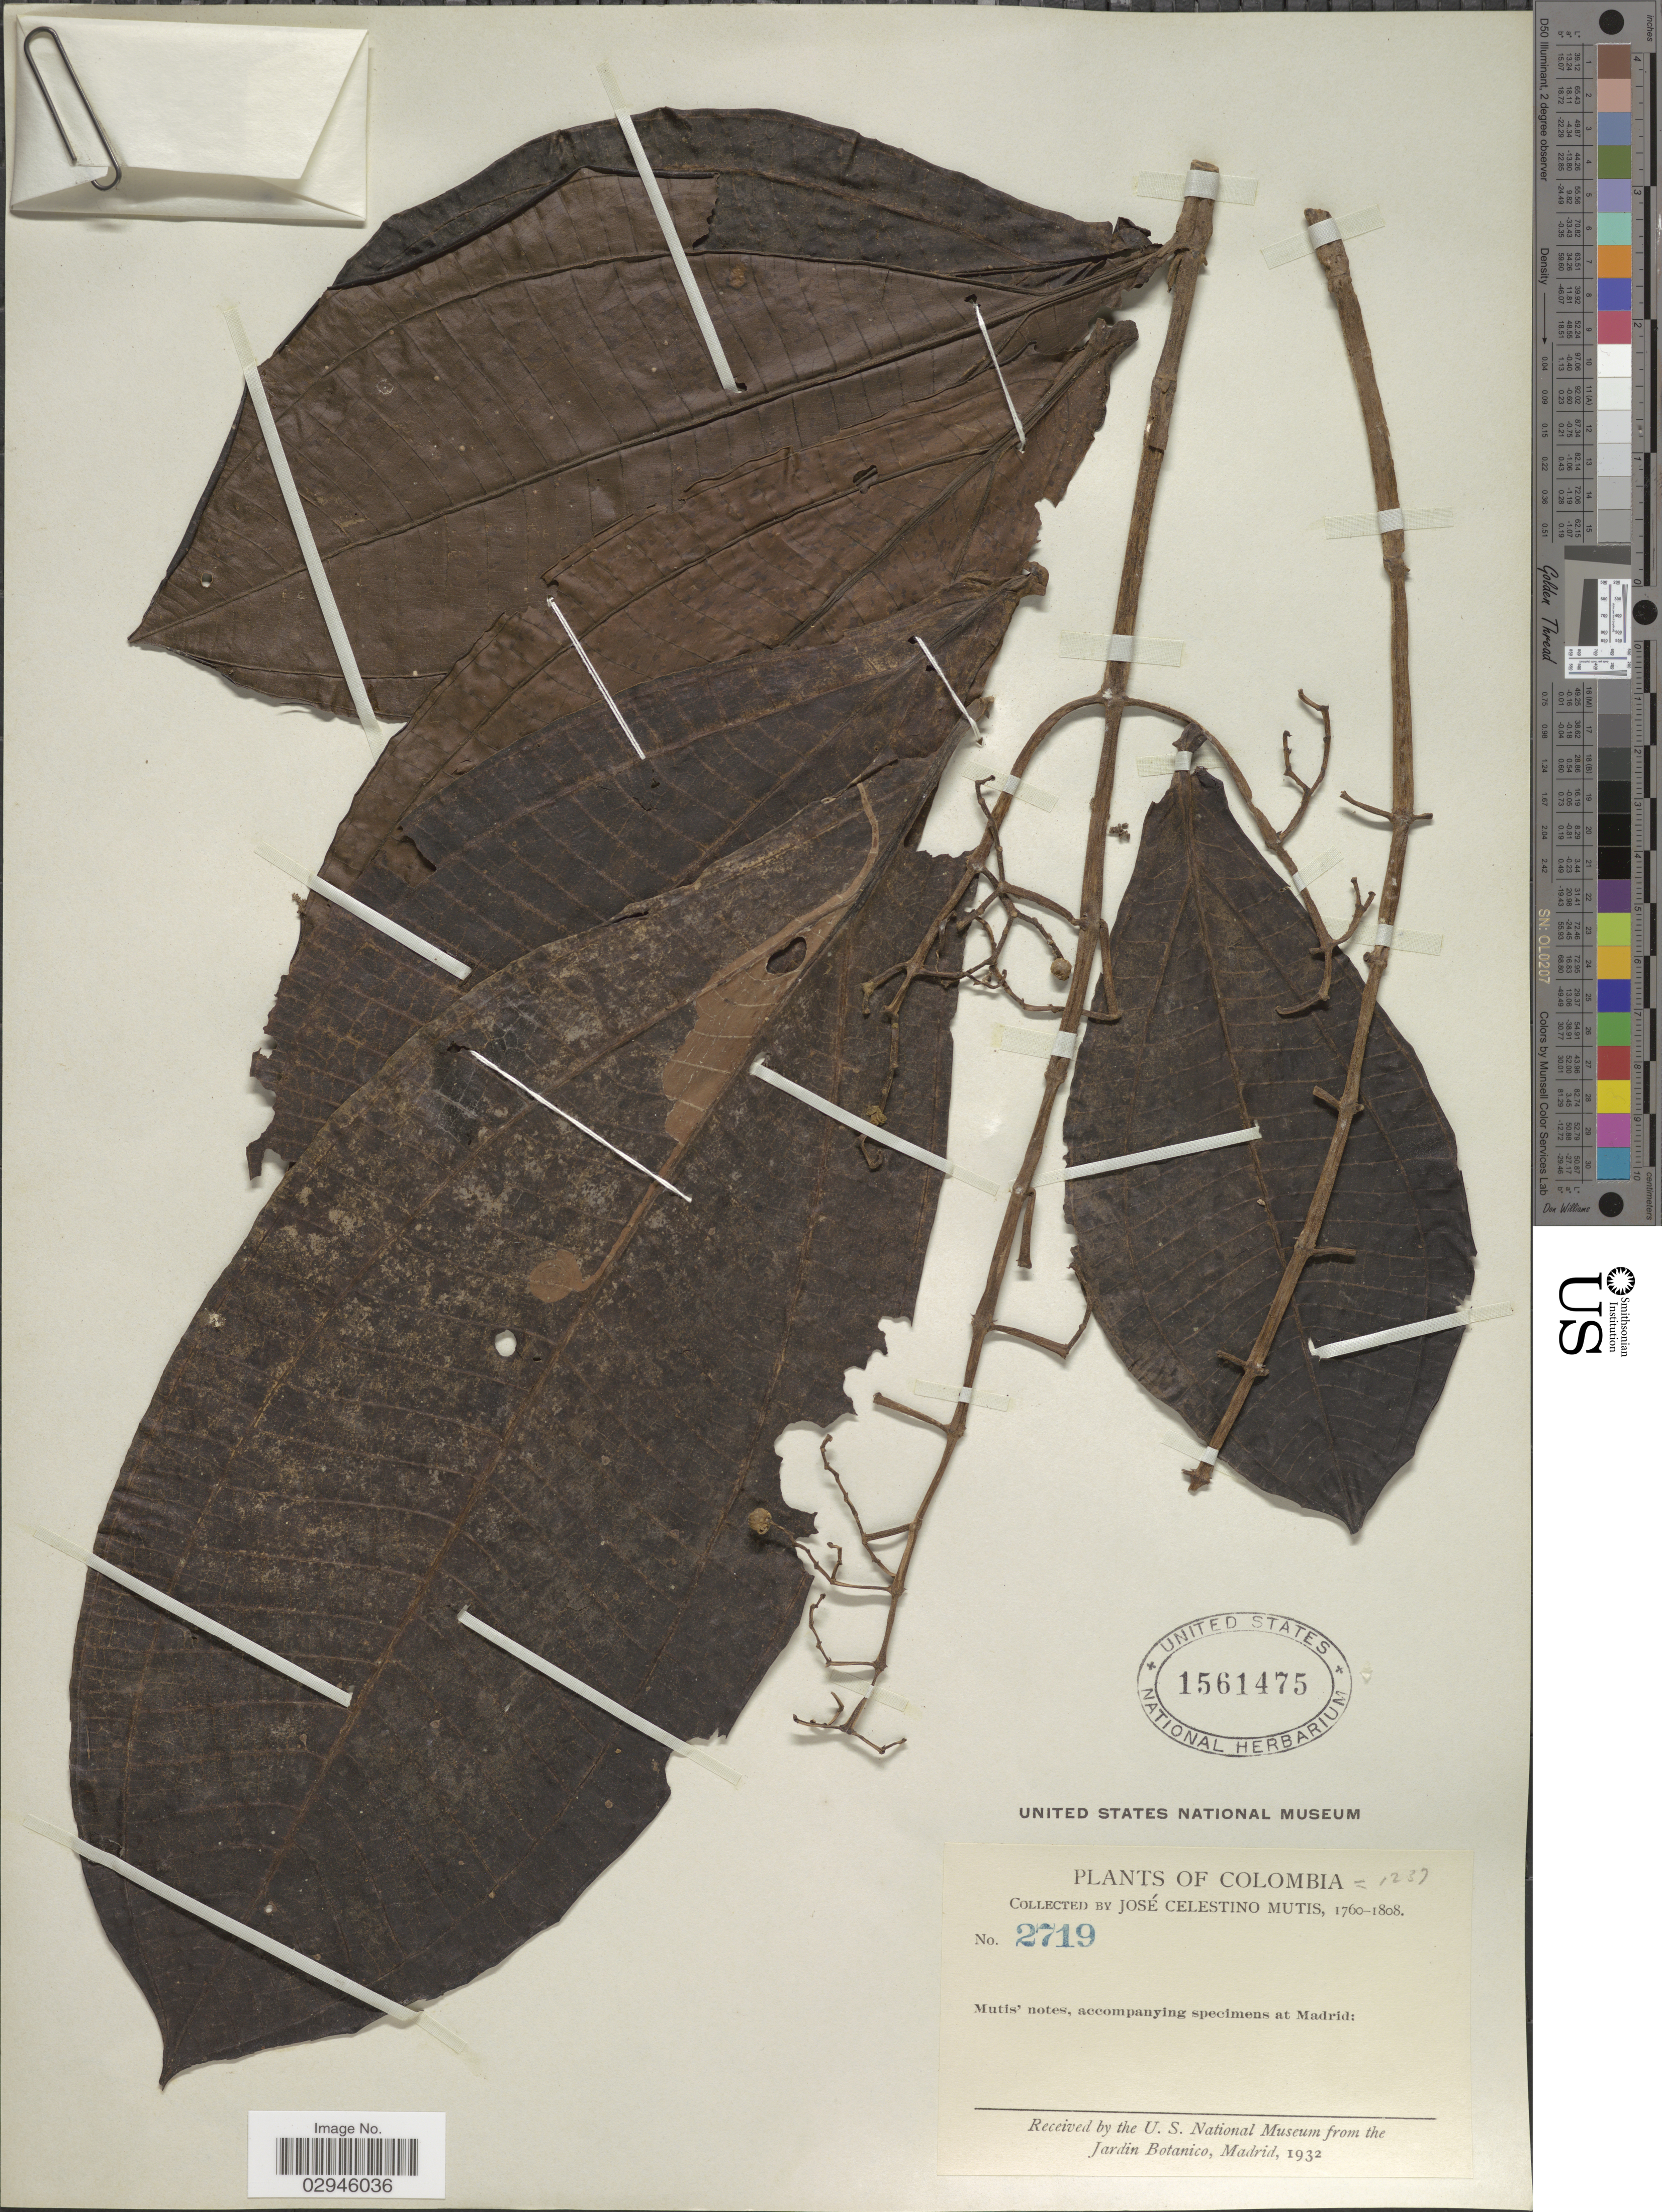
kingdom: Plantae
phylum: Tracheophyta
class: Magnoliopsida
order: Myrtales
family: Melastomataceae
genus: Miconia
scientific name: Miconia sp.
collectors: J. C. B. Mutis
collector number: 2719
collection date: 1760/1808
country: Colombia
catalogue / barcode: US 1561475